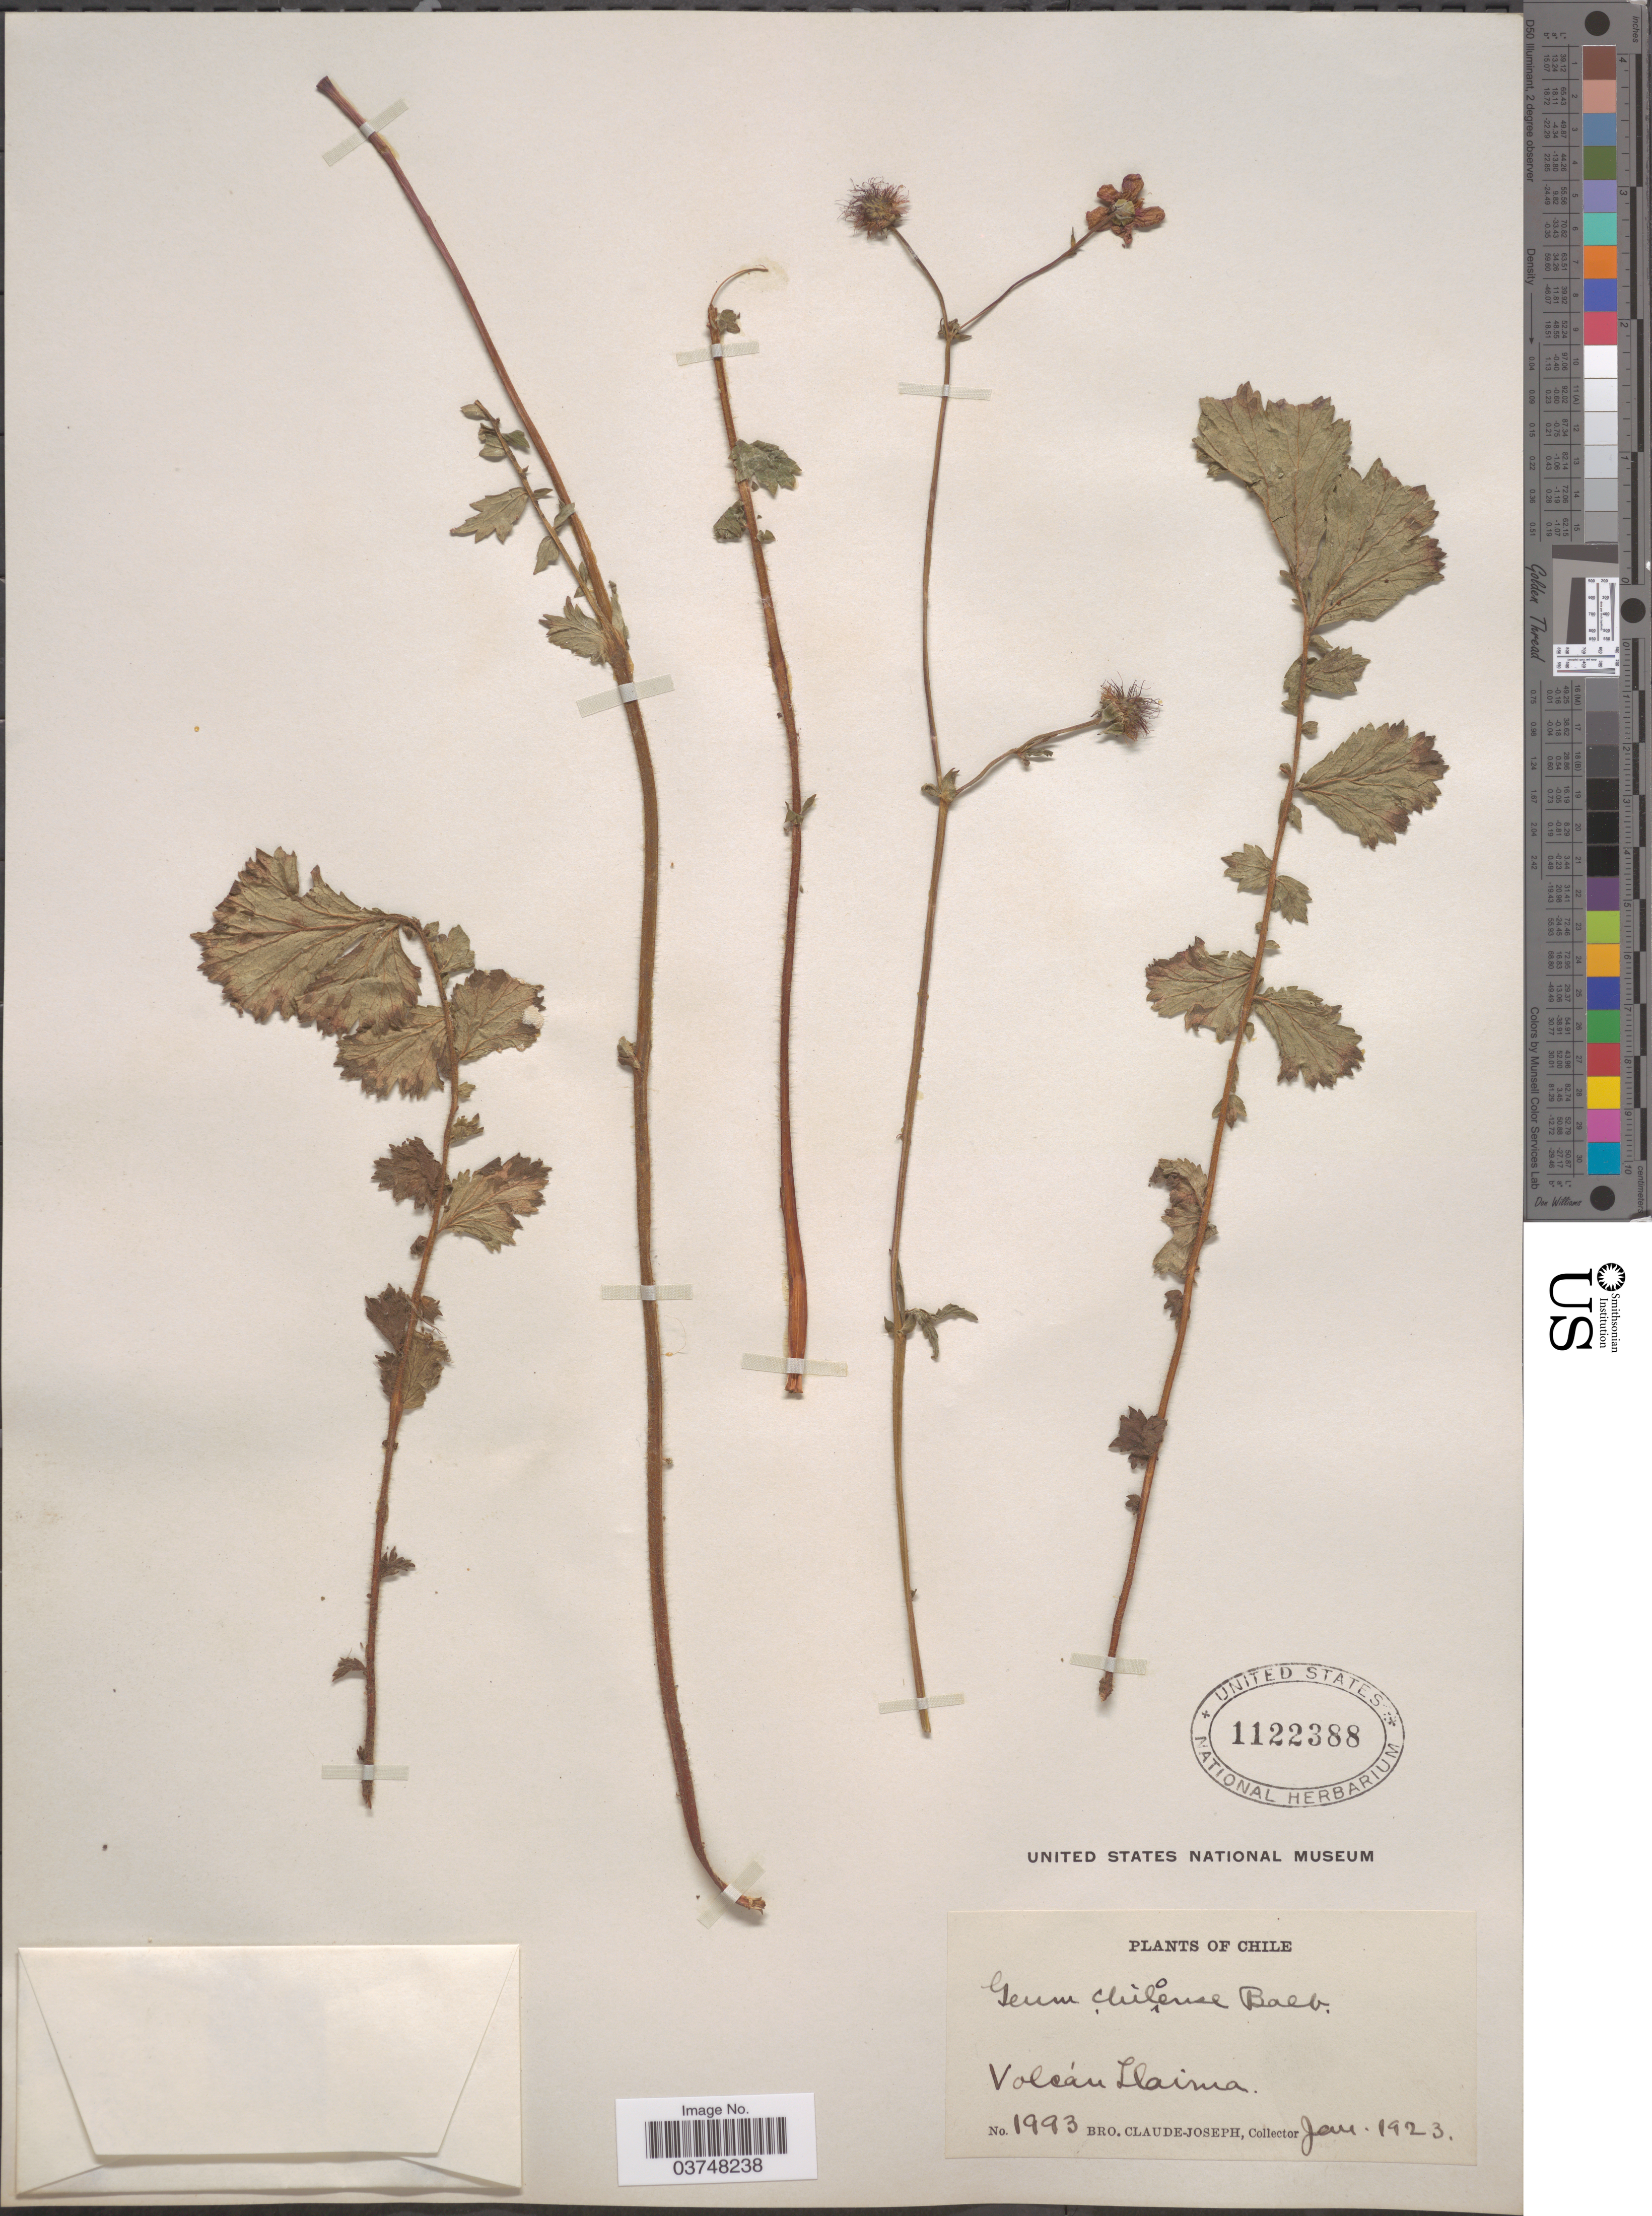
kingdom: Plantae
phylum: Tracheophyta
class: Magnoliopsida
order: Rosales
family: Rosaceae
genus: Geum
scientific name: Geum quellyon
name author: Sweet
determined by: Strong, Mark T., (BOT), Smithsonian Institution - National Museum of Natural History (UNITED STATES)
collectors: Bro. Claude-Joseph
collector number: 1993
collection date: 1923-01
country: Chile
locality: Volcán Llaima.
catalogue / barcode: US 1122388